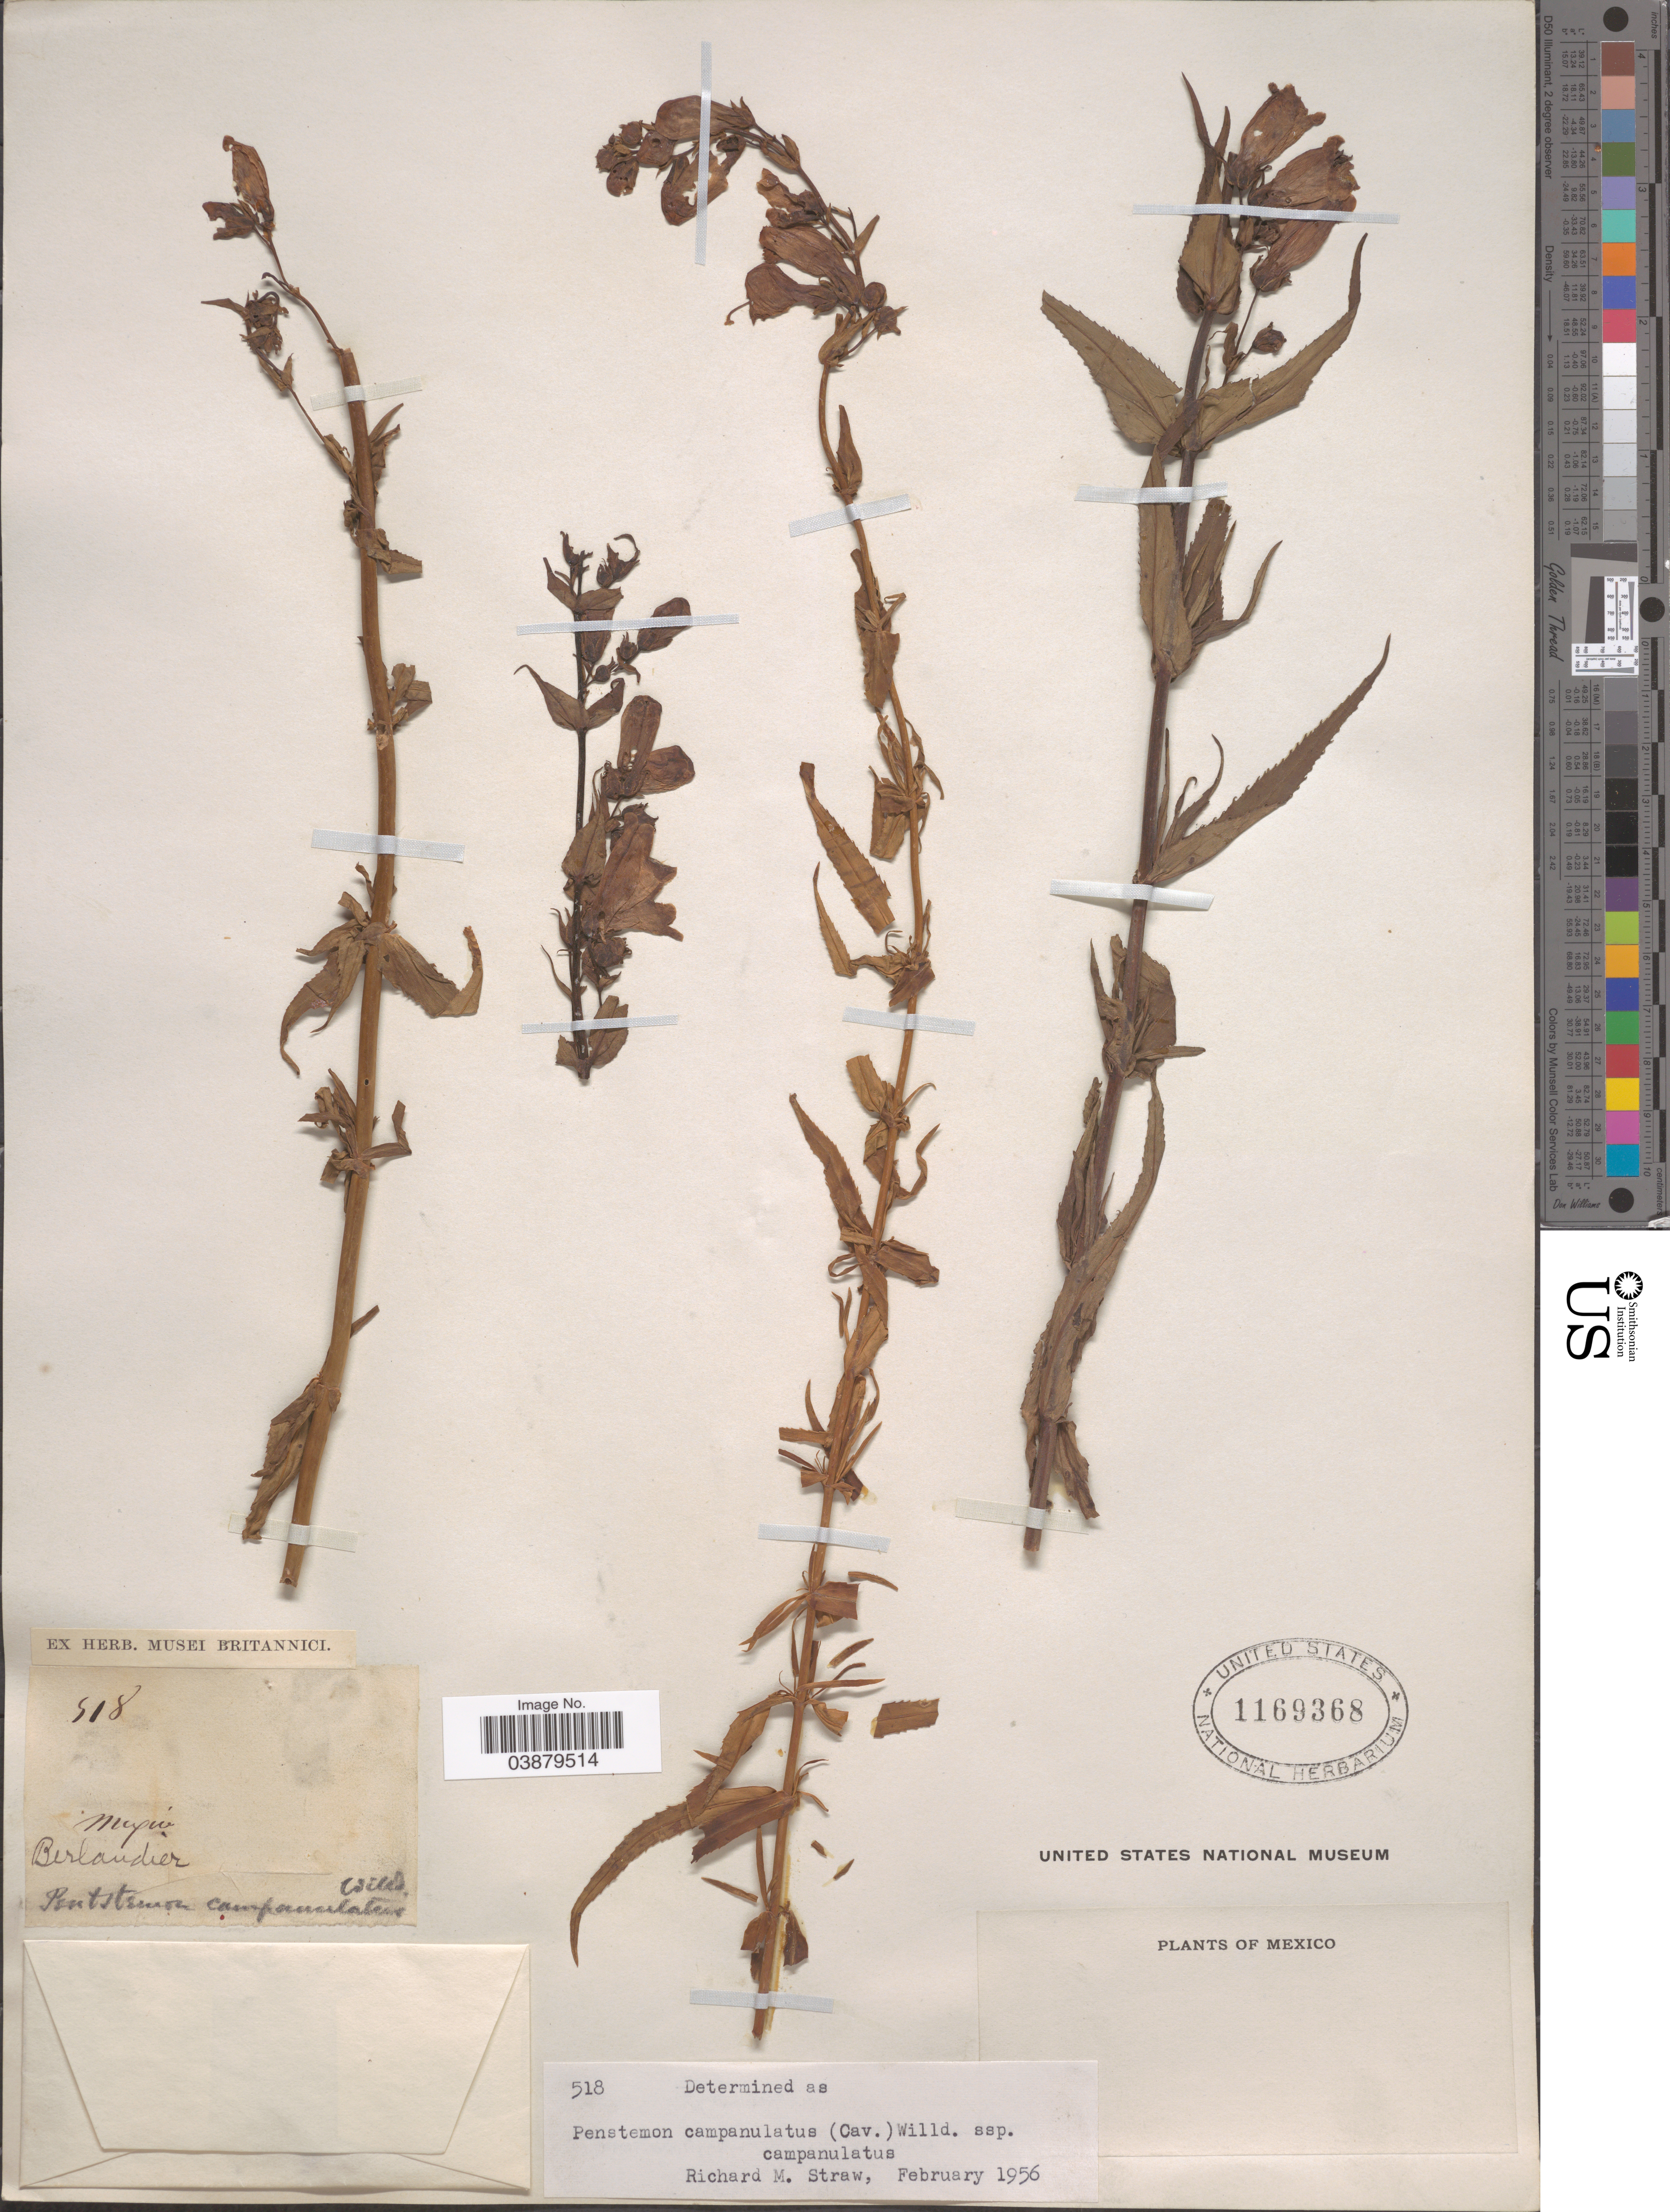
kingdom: Plantae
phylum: Tracheophyta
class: Magnoliopsida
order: Lamiales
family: Plantaginaceae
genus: Penstemon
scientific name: Penstemon campanulatus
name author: (Cav.) Willd.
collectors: -. Berlandier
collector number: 518*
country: Mexico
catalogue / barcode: US 1169368